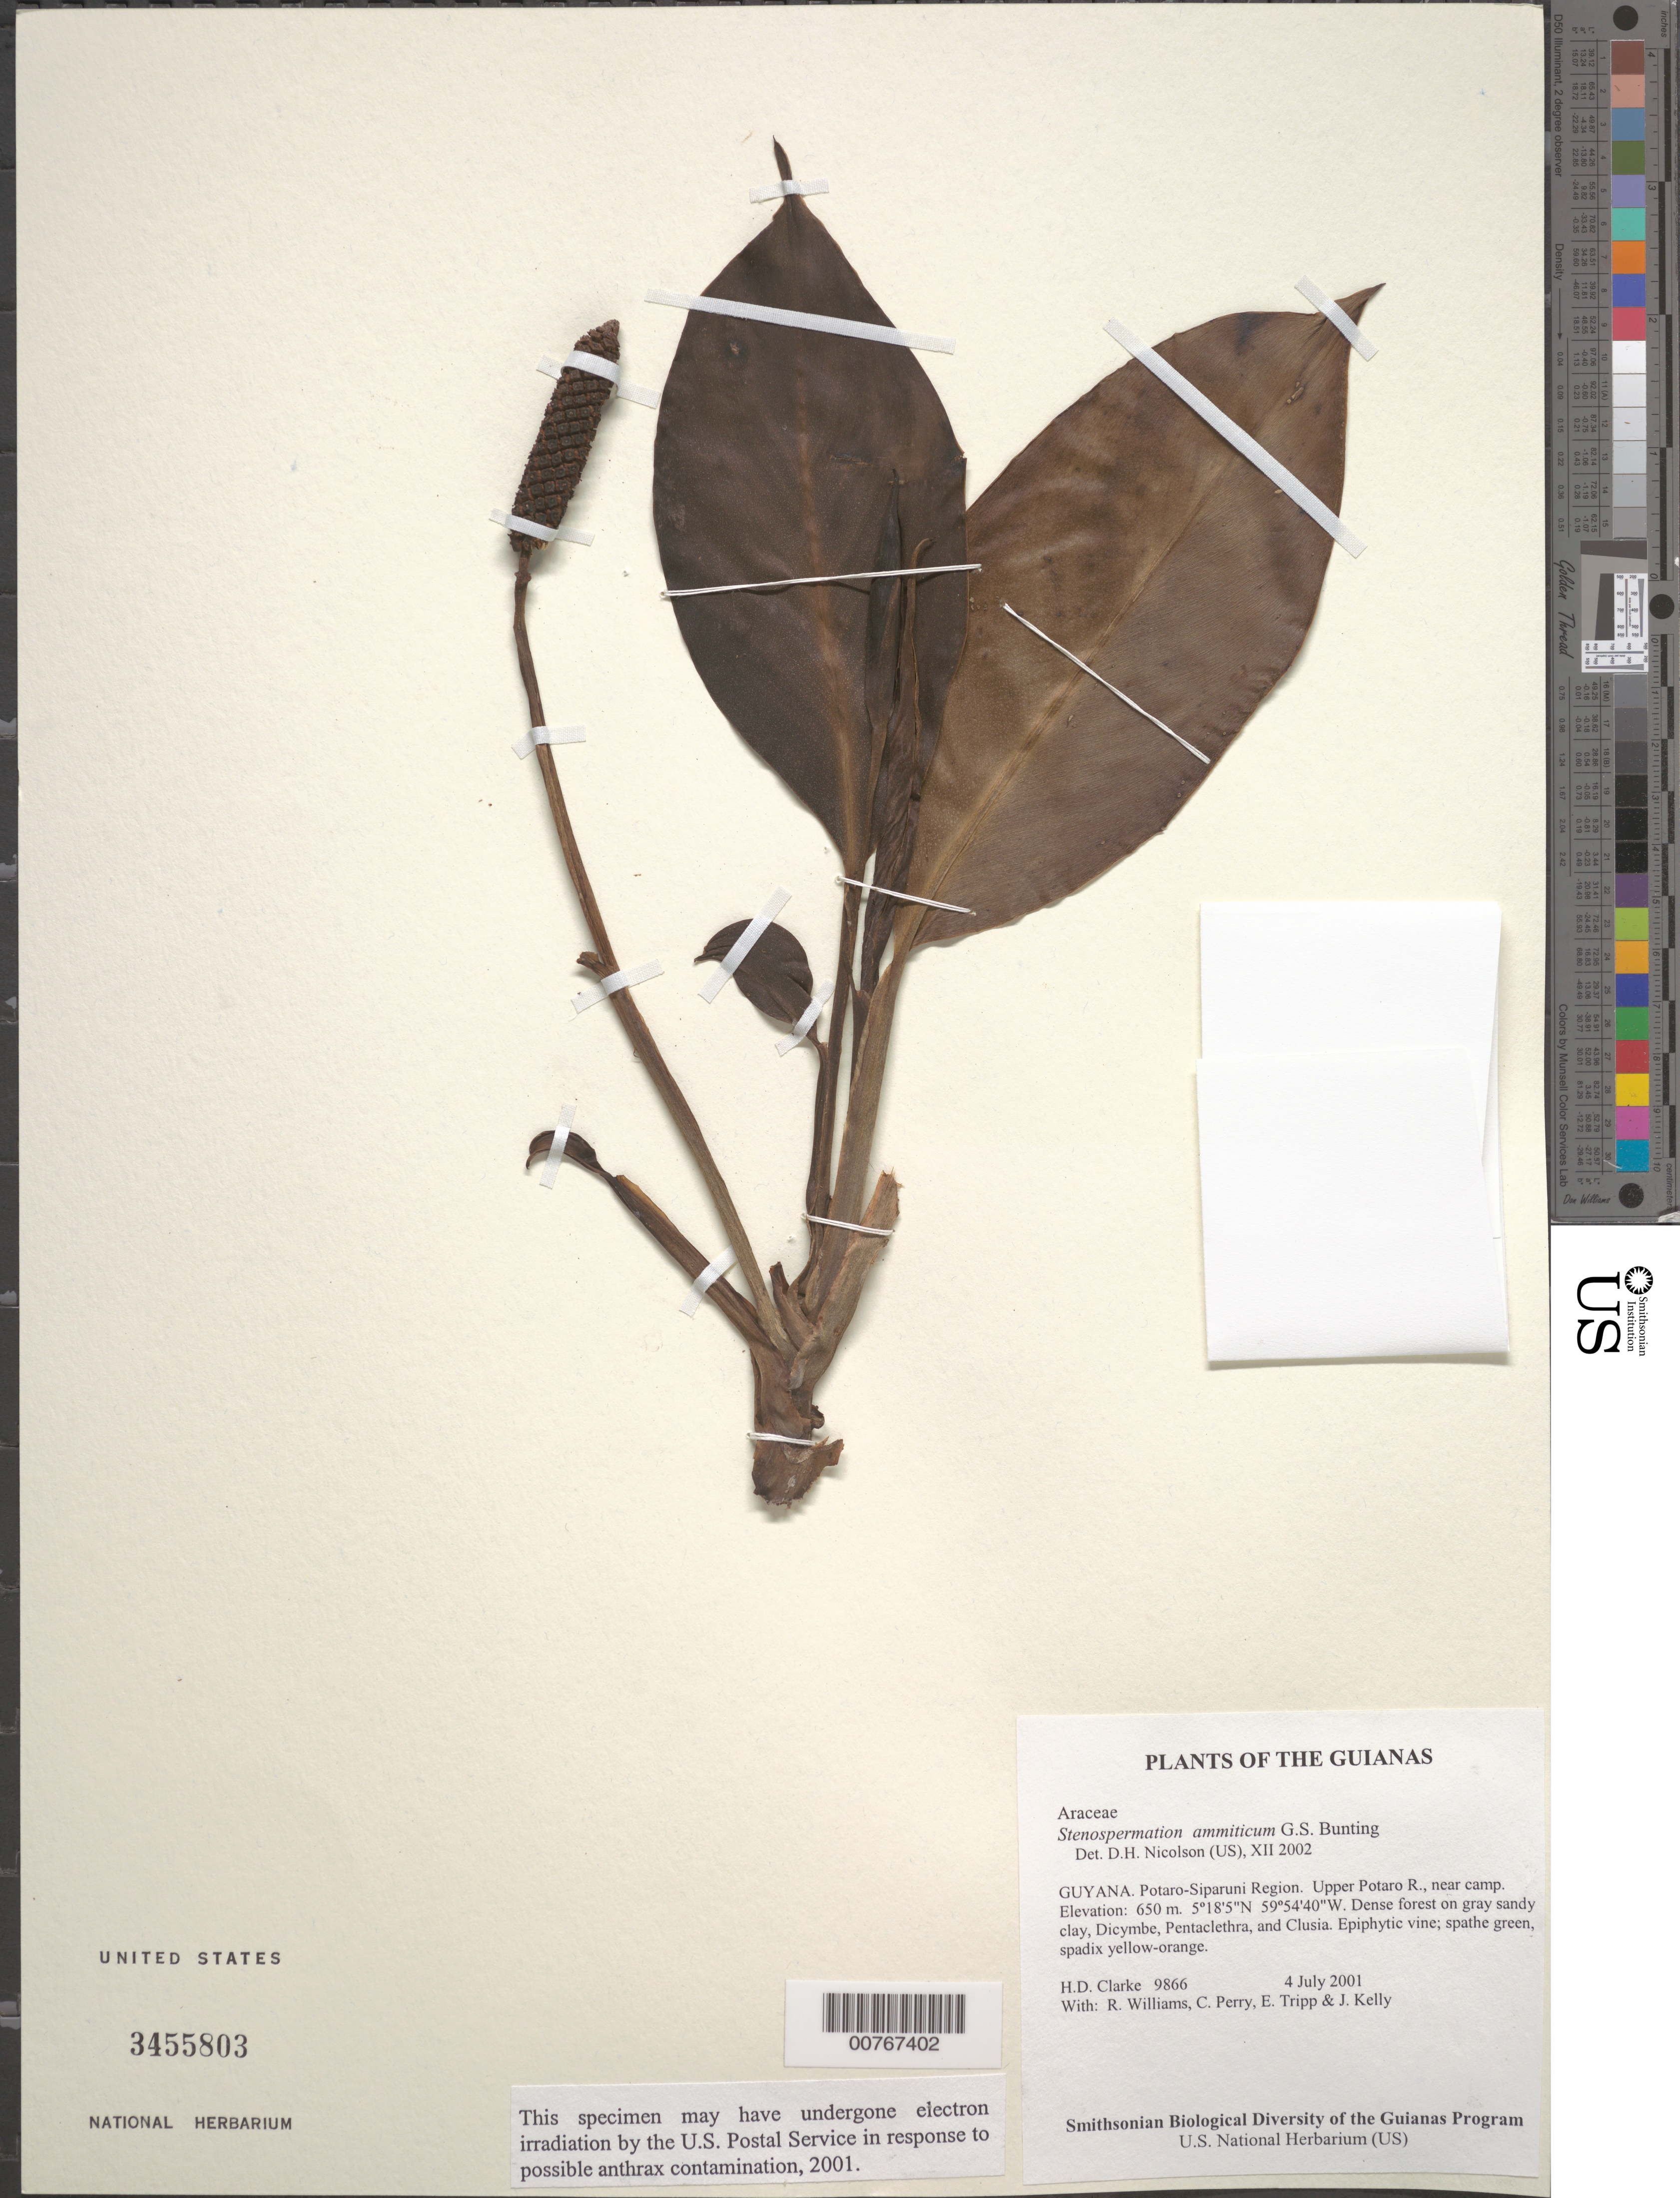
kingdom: Plantae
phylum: Tracheophyta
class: Liliopsida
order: Alismatales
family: Araceae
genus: Stenospermation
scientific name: Stenospermation ammiticum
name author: G.S. Bunting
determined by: Nicolson, Dan H.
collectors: H. D. Clarke, R. Williams, C. Perry, E. Tripp & J. Kelly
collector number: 9866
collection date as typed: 4 July 2001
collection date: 2001-07-04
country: Guyana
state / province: Potaro-Siparuni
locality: Upper Potaro R., near camp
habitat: Dense forest on gray sandy clay, Dicymbe, Pentaclethra, and Clusia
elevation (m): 650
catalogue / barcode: US 3455803